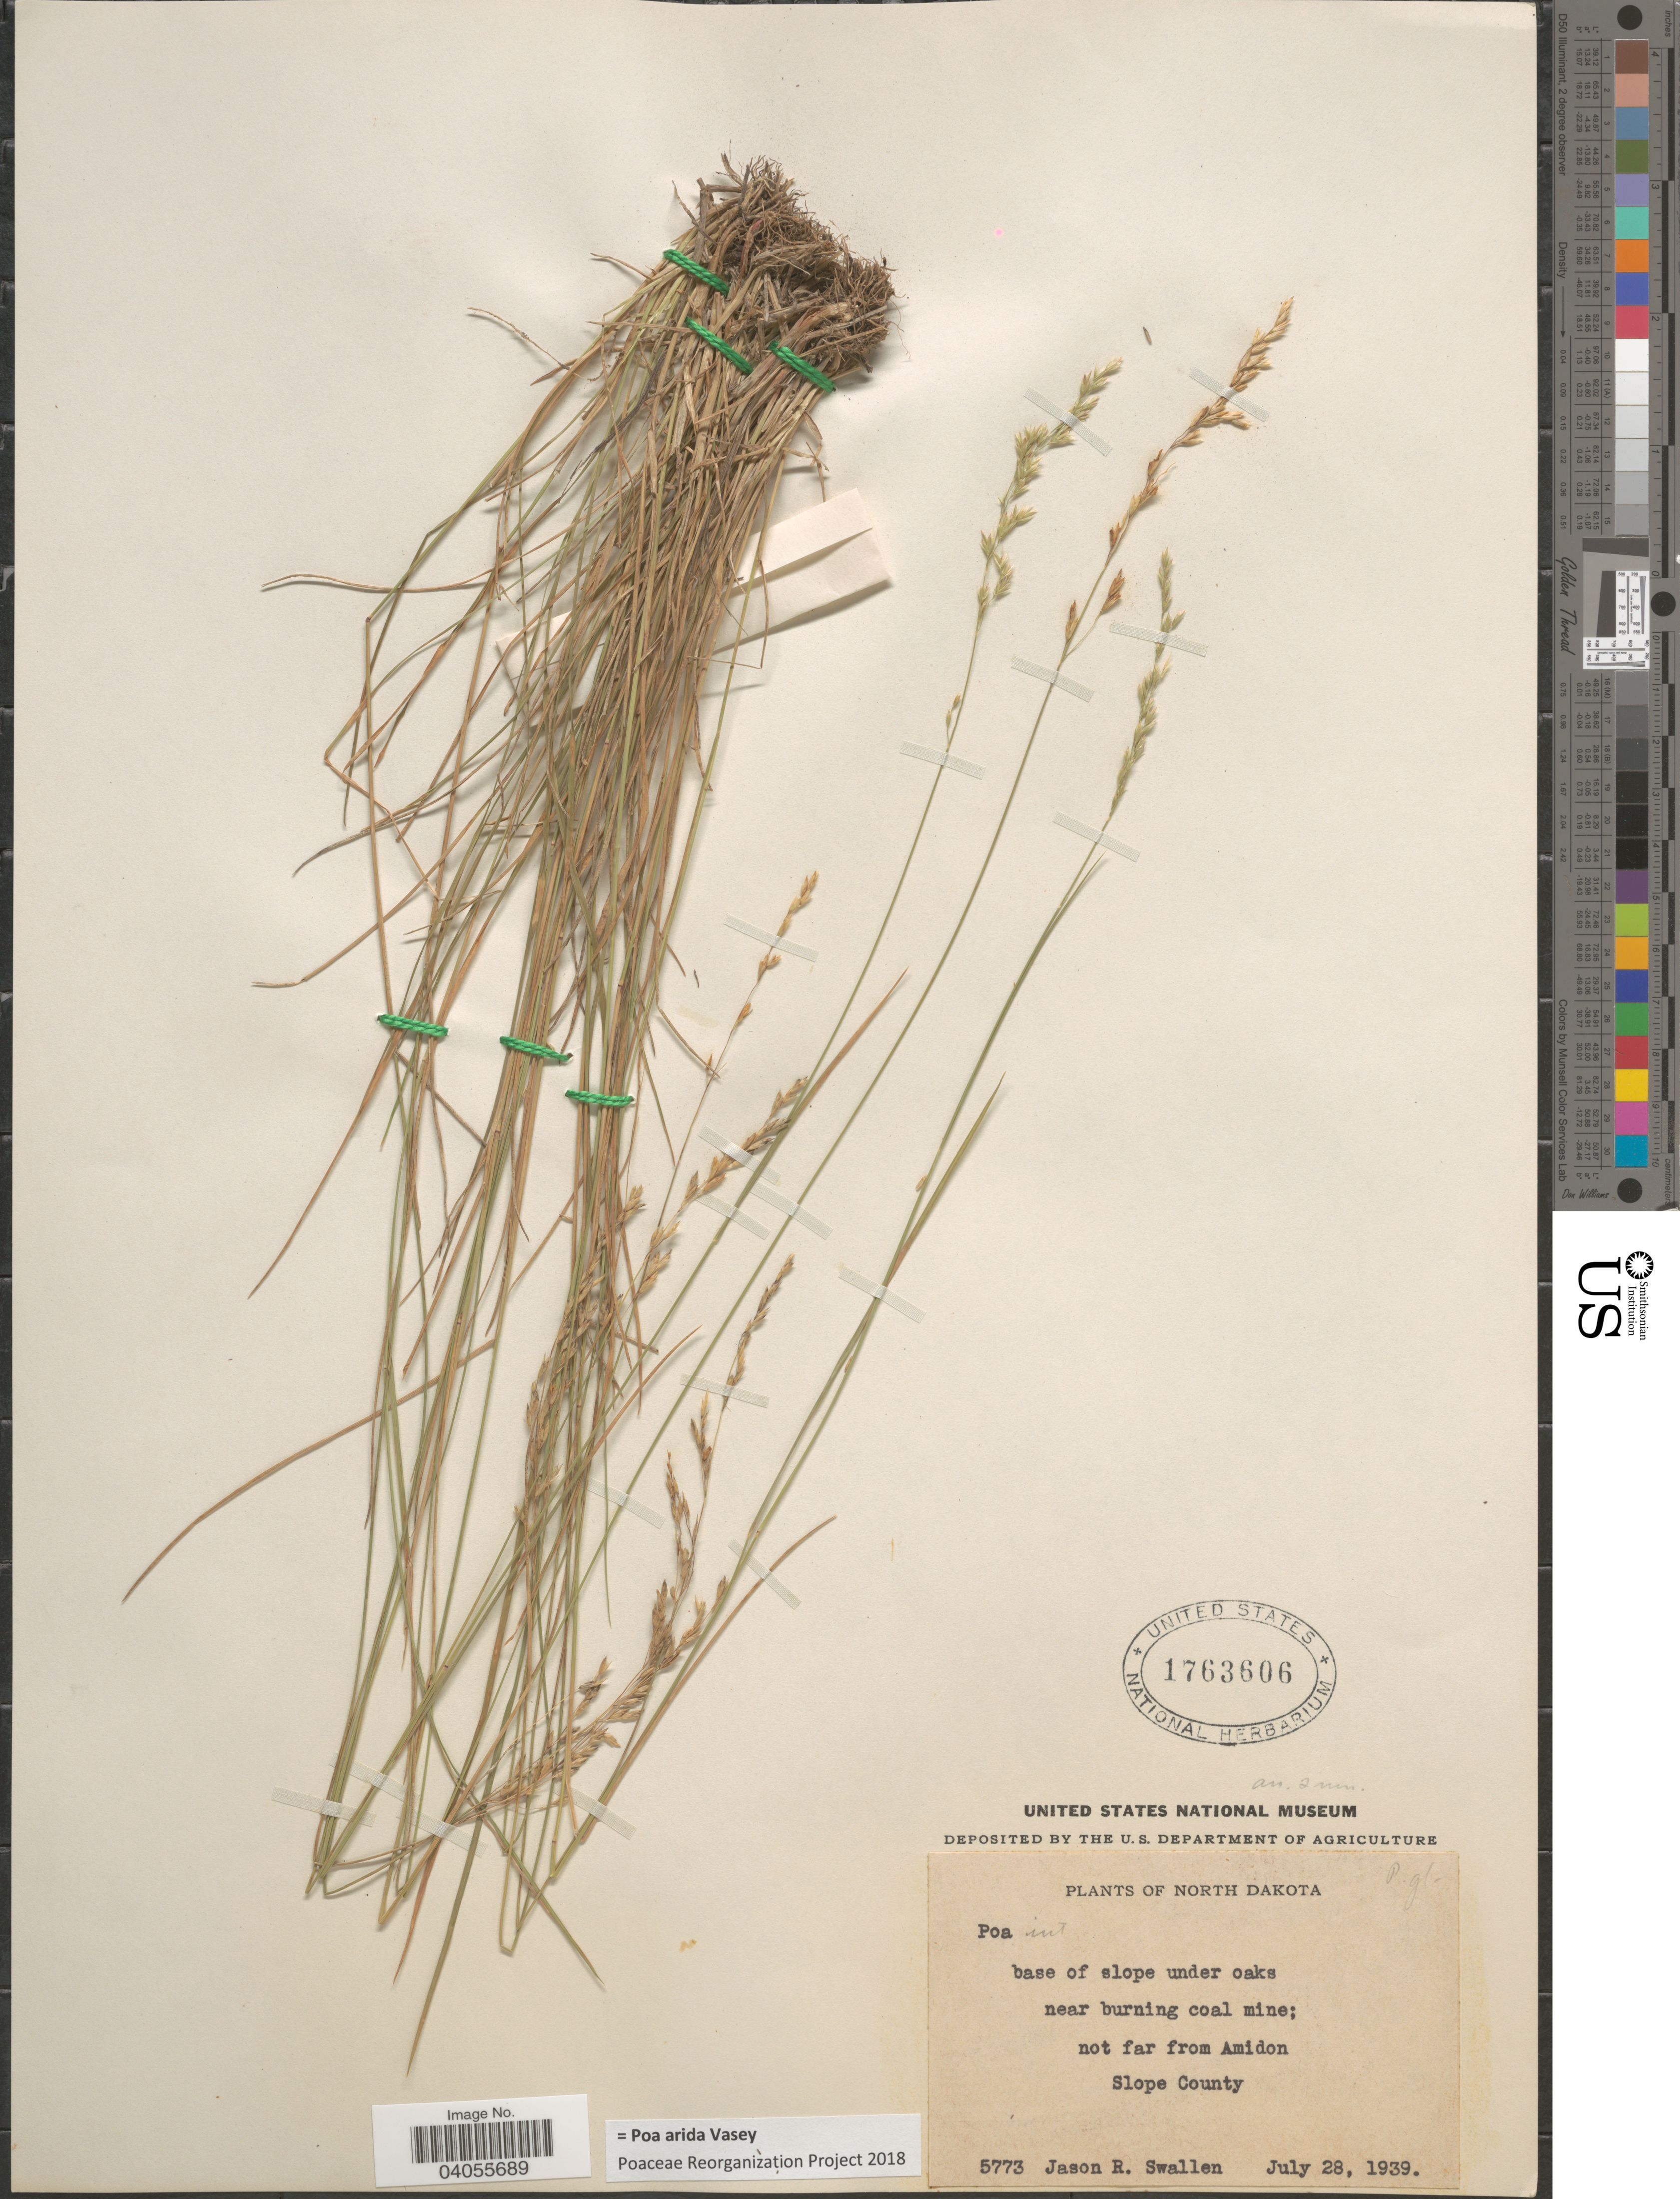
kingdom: Plantae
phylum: Tracheophyta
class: Liliopsida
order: Poales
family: Poaceae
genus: Poa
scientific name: Poa arida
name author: Vasey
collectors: J. R. Swallen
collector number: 5773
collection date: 1939-07-28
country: United States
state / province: North Dakota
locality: Base of slope under oaks, near burning coal mine; not far from Amidon. Slope County.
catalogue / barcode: US 1763606